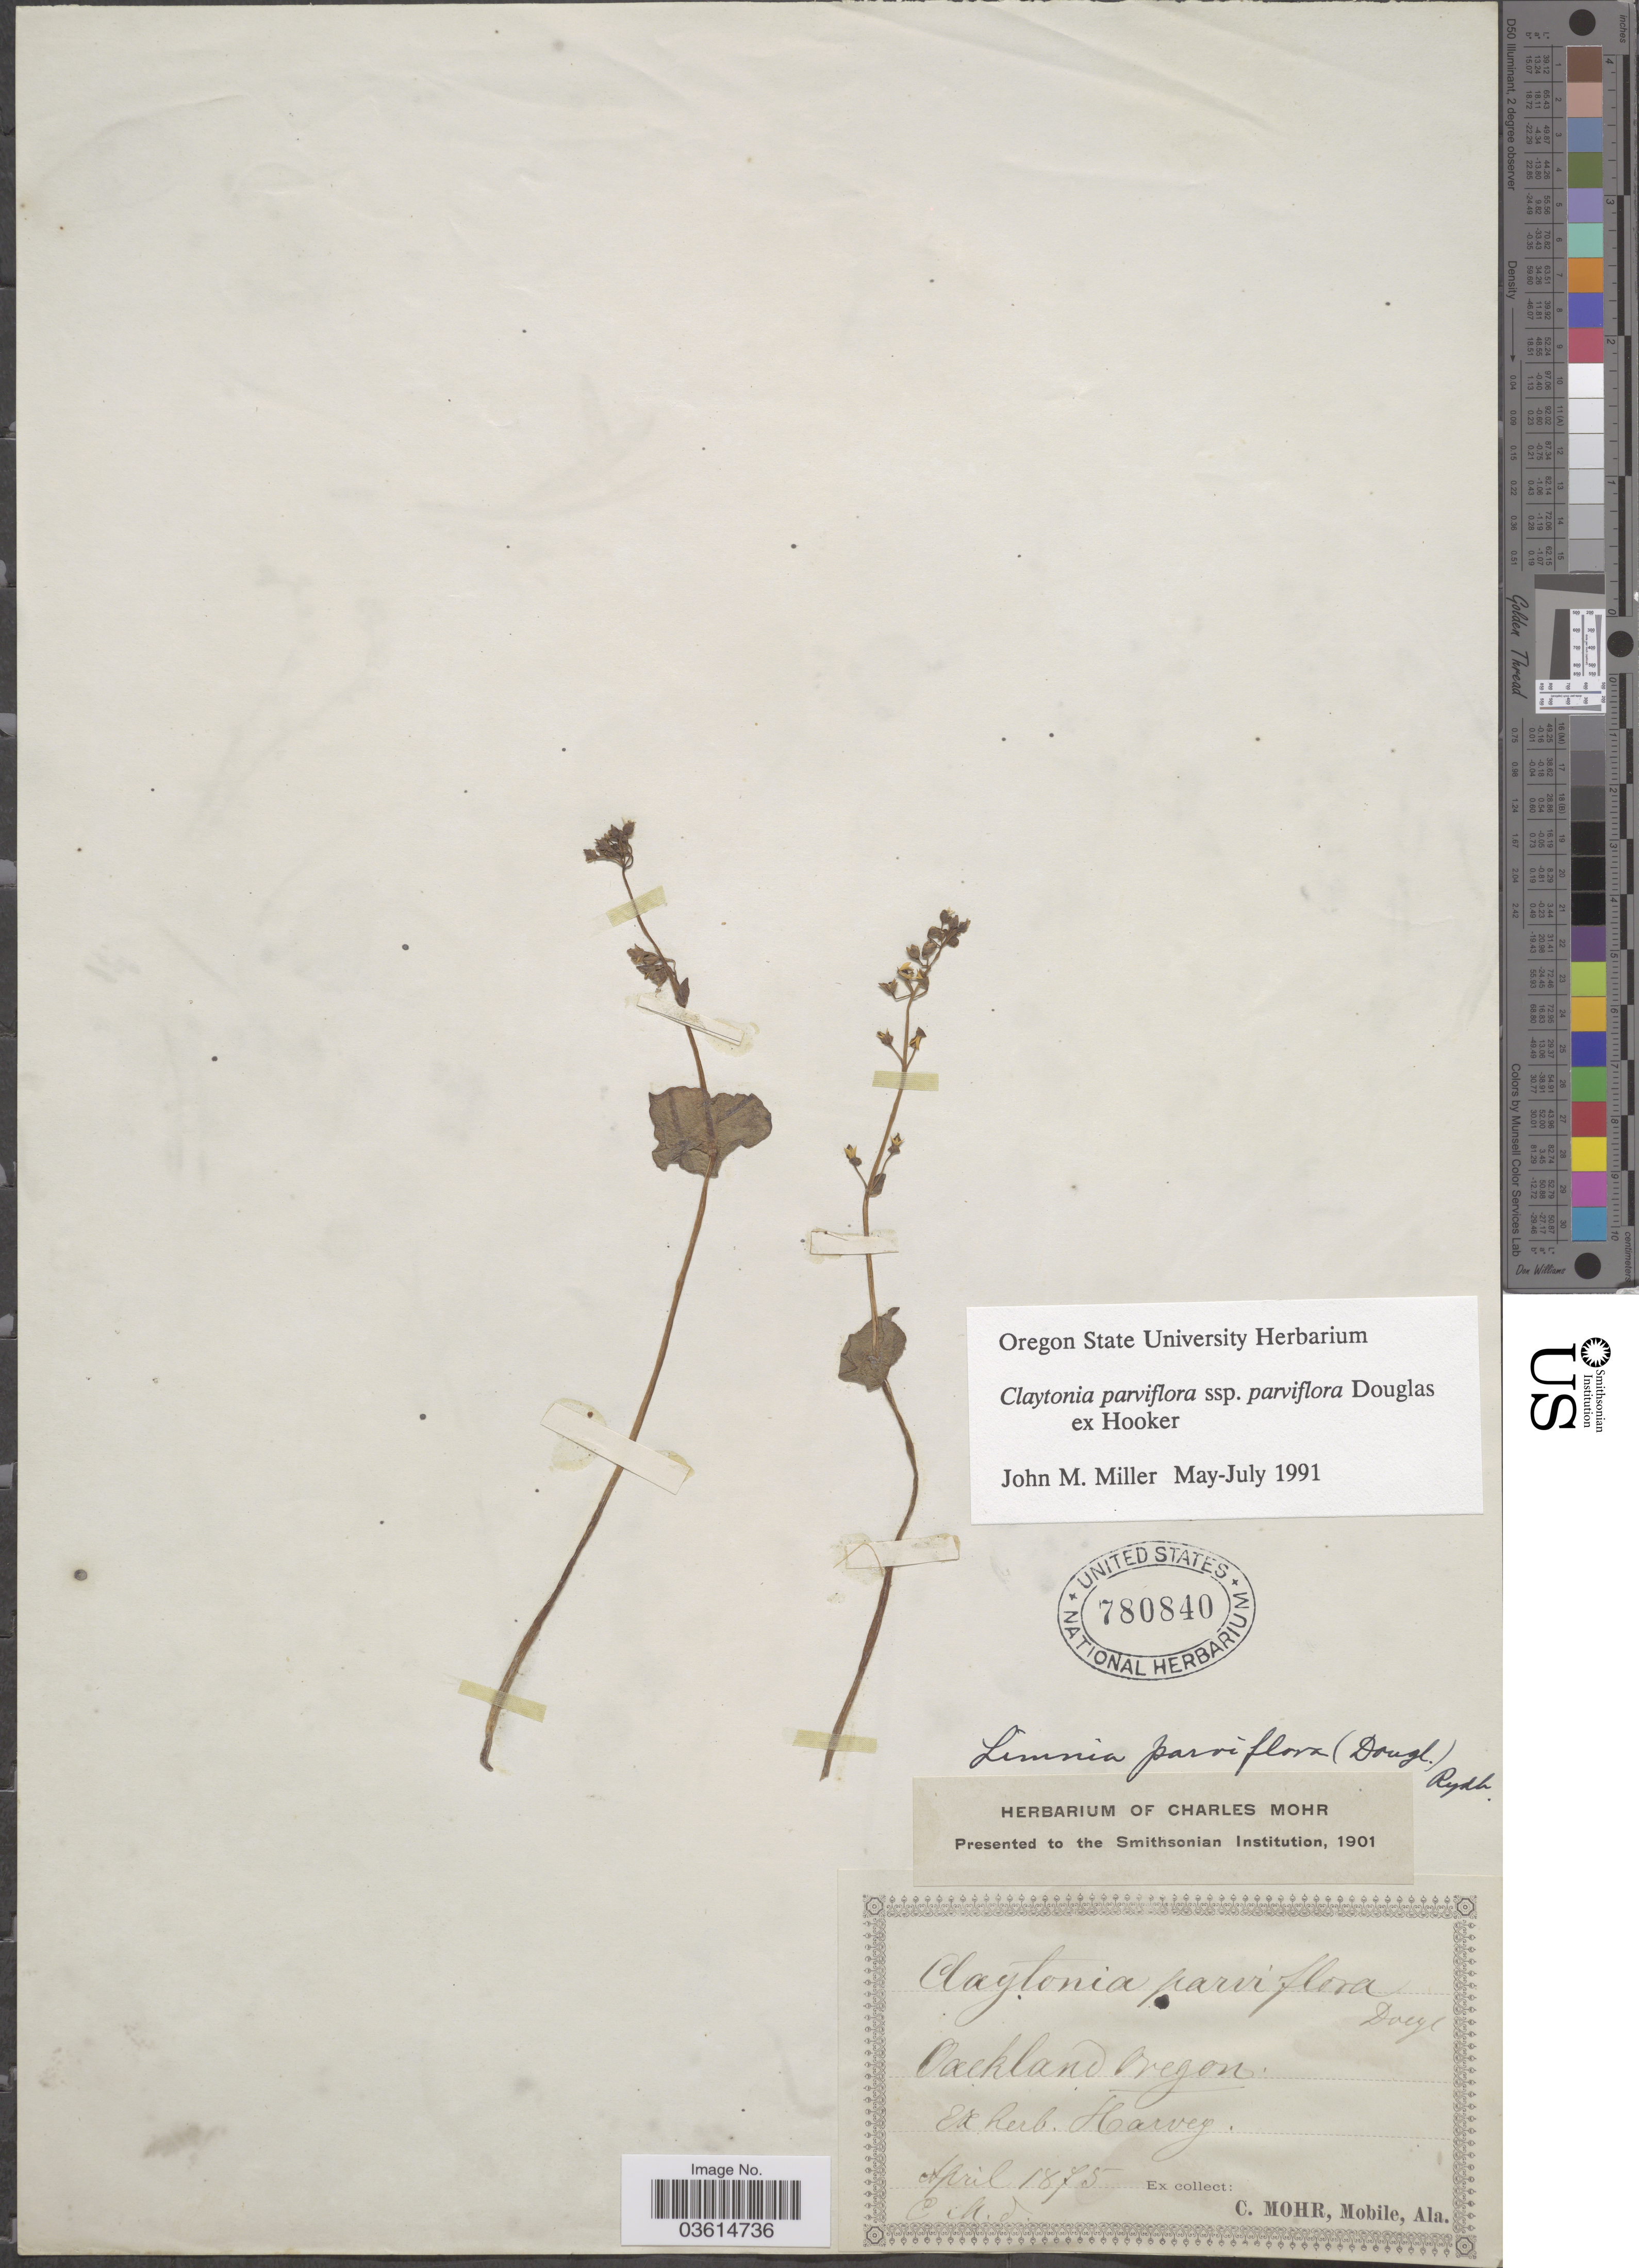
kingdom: Plantae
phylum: Tracheophyta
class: Magnoliopsida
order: Caryophyllales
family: Montiaceae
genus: Claytonia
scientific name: Claytonia parviflora subsp. parviflora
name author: Douglas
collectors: Mohr, C. T. (herbarium)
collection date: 1875-04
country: United States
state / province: Oregon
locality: Oackland.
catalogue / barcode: US 780840